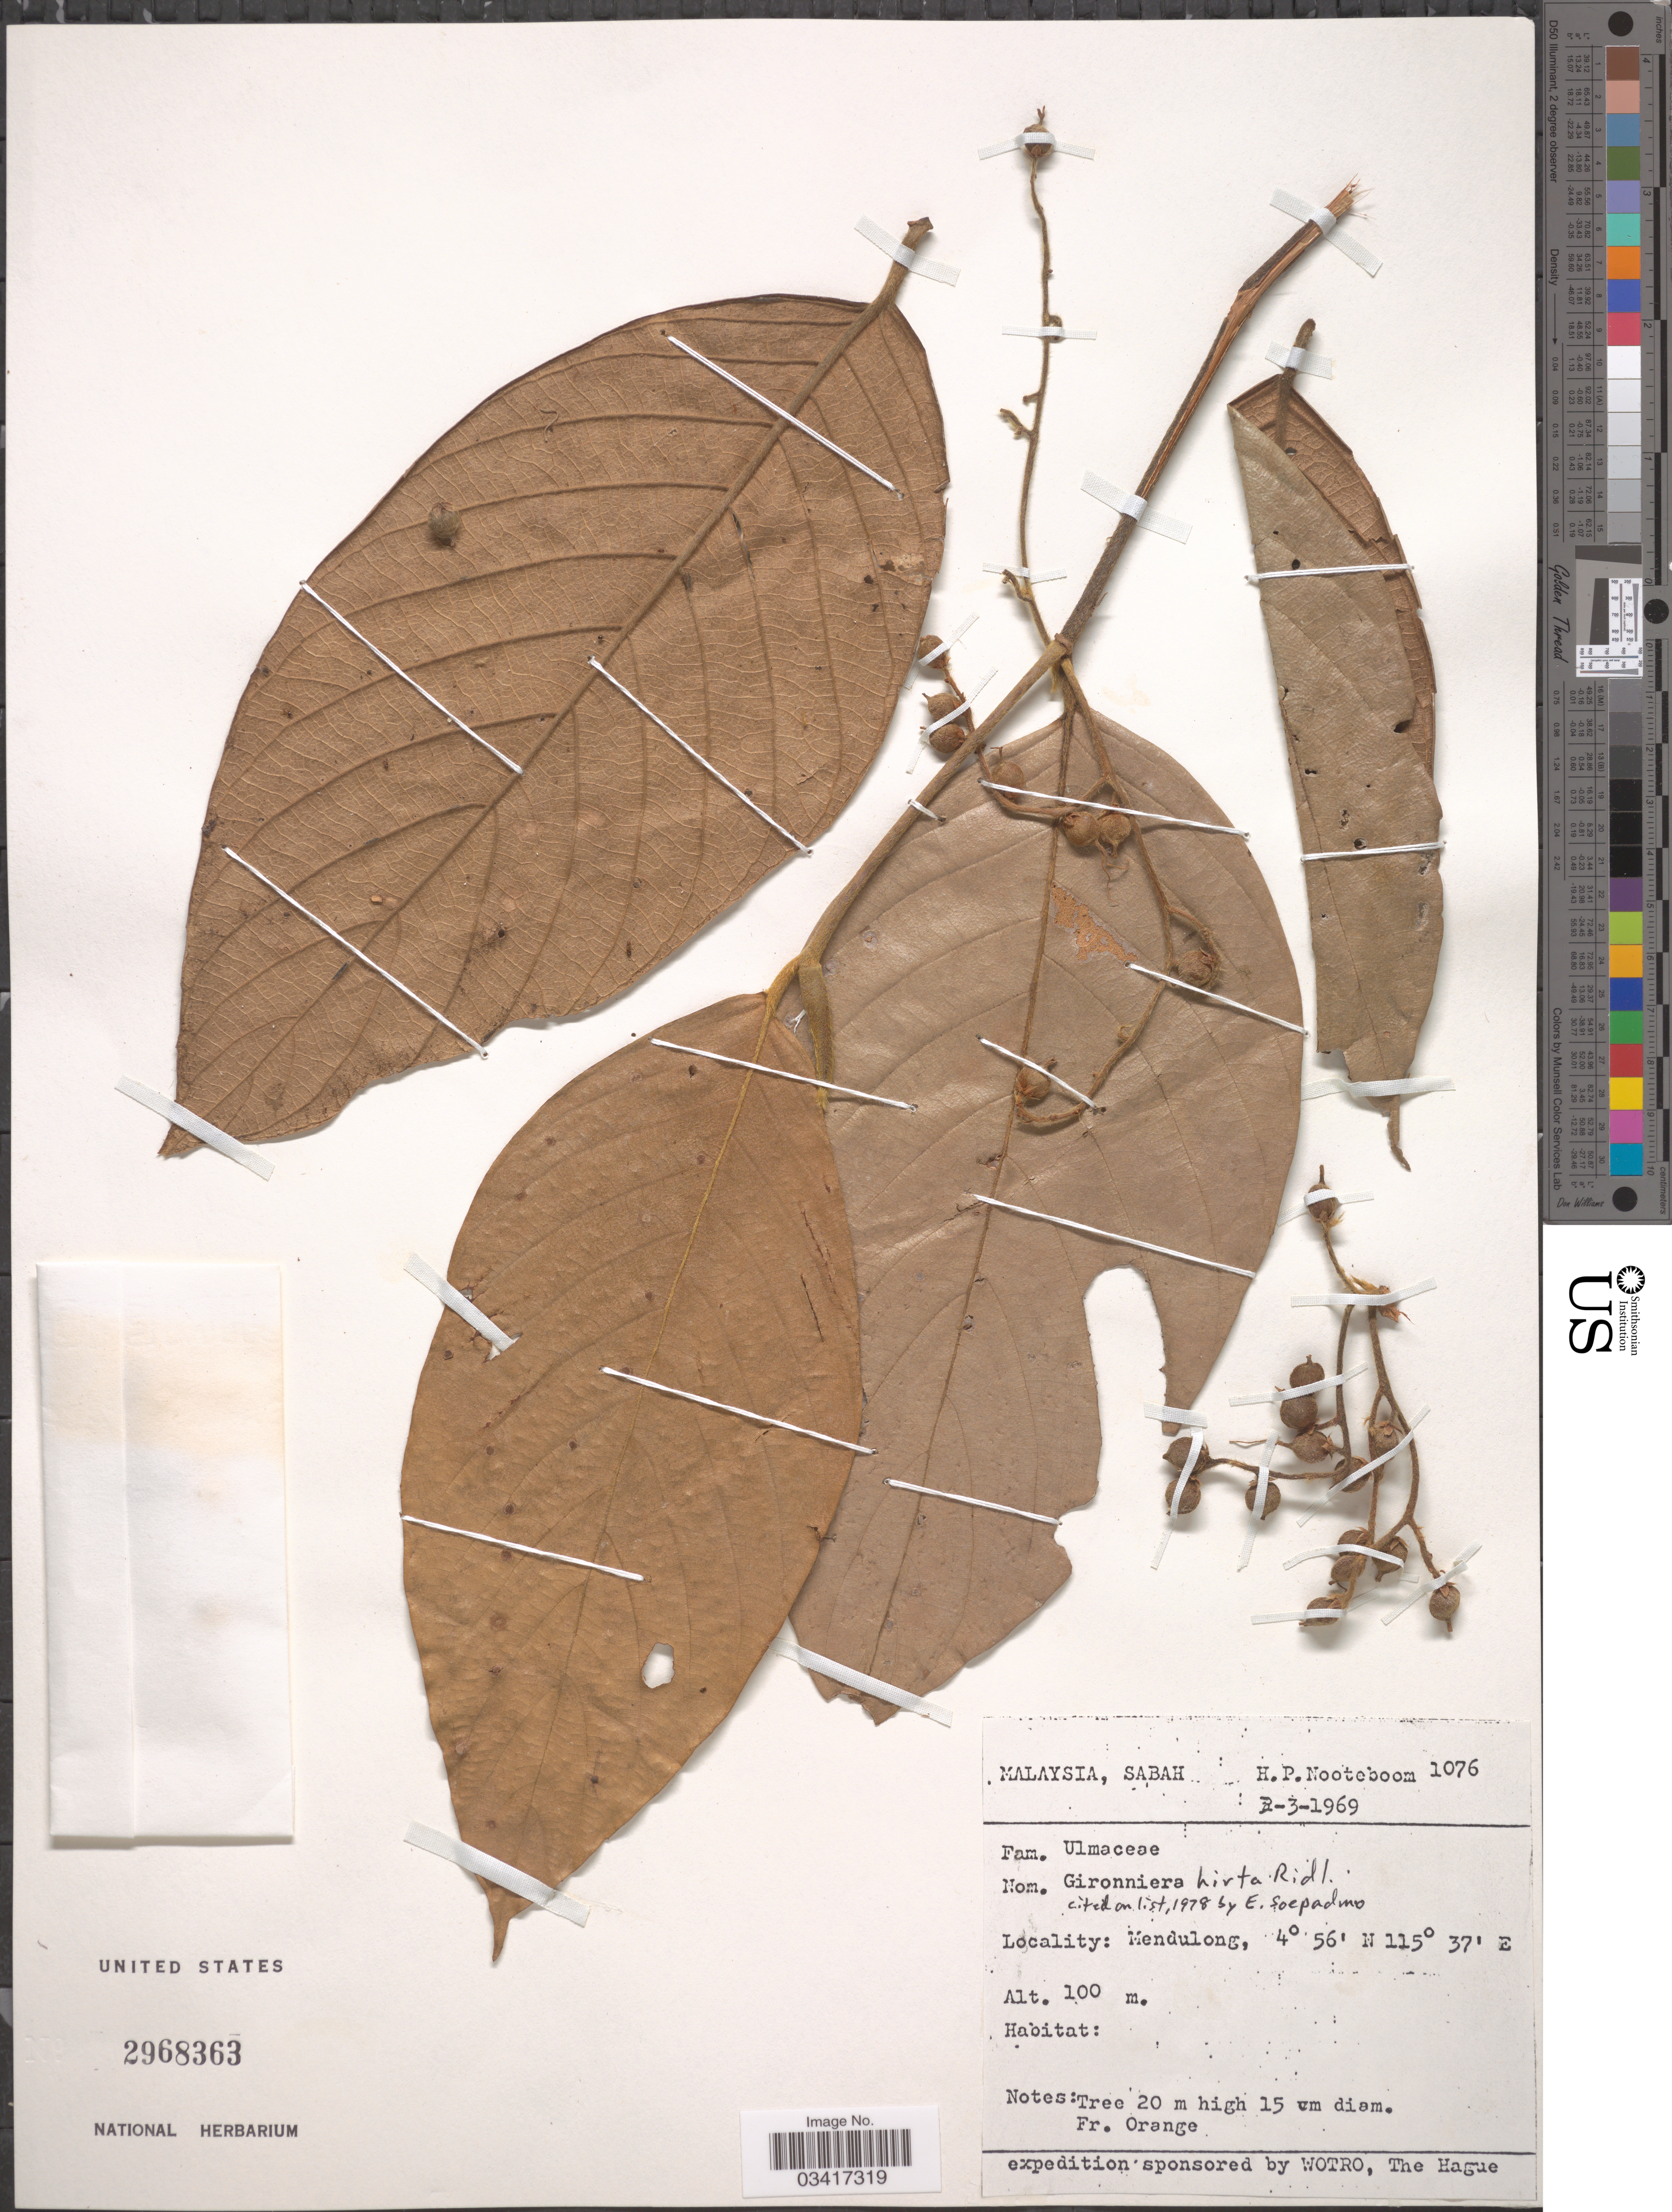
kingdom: Plantae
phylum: Tracheophyta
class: Magnoliopsida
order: Rosales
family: Cannabaceae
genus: Gironniera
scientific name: Gironniera hirta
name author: Ridl.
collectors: H. P. Nooteboom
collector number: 1076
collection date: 1969-01-02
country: Malaysia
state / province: Sabah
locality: Mendulong.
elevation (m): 100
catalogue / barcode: US 2968363